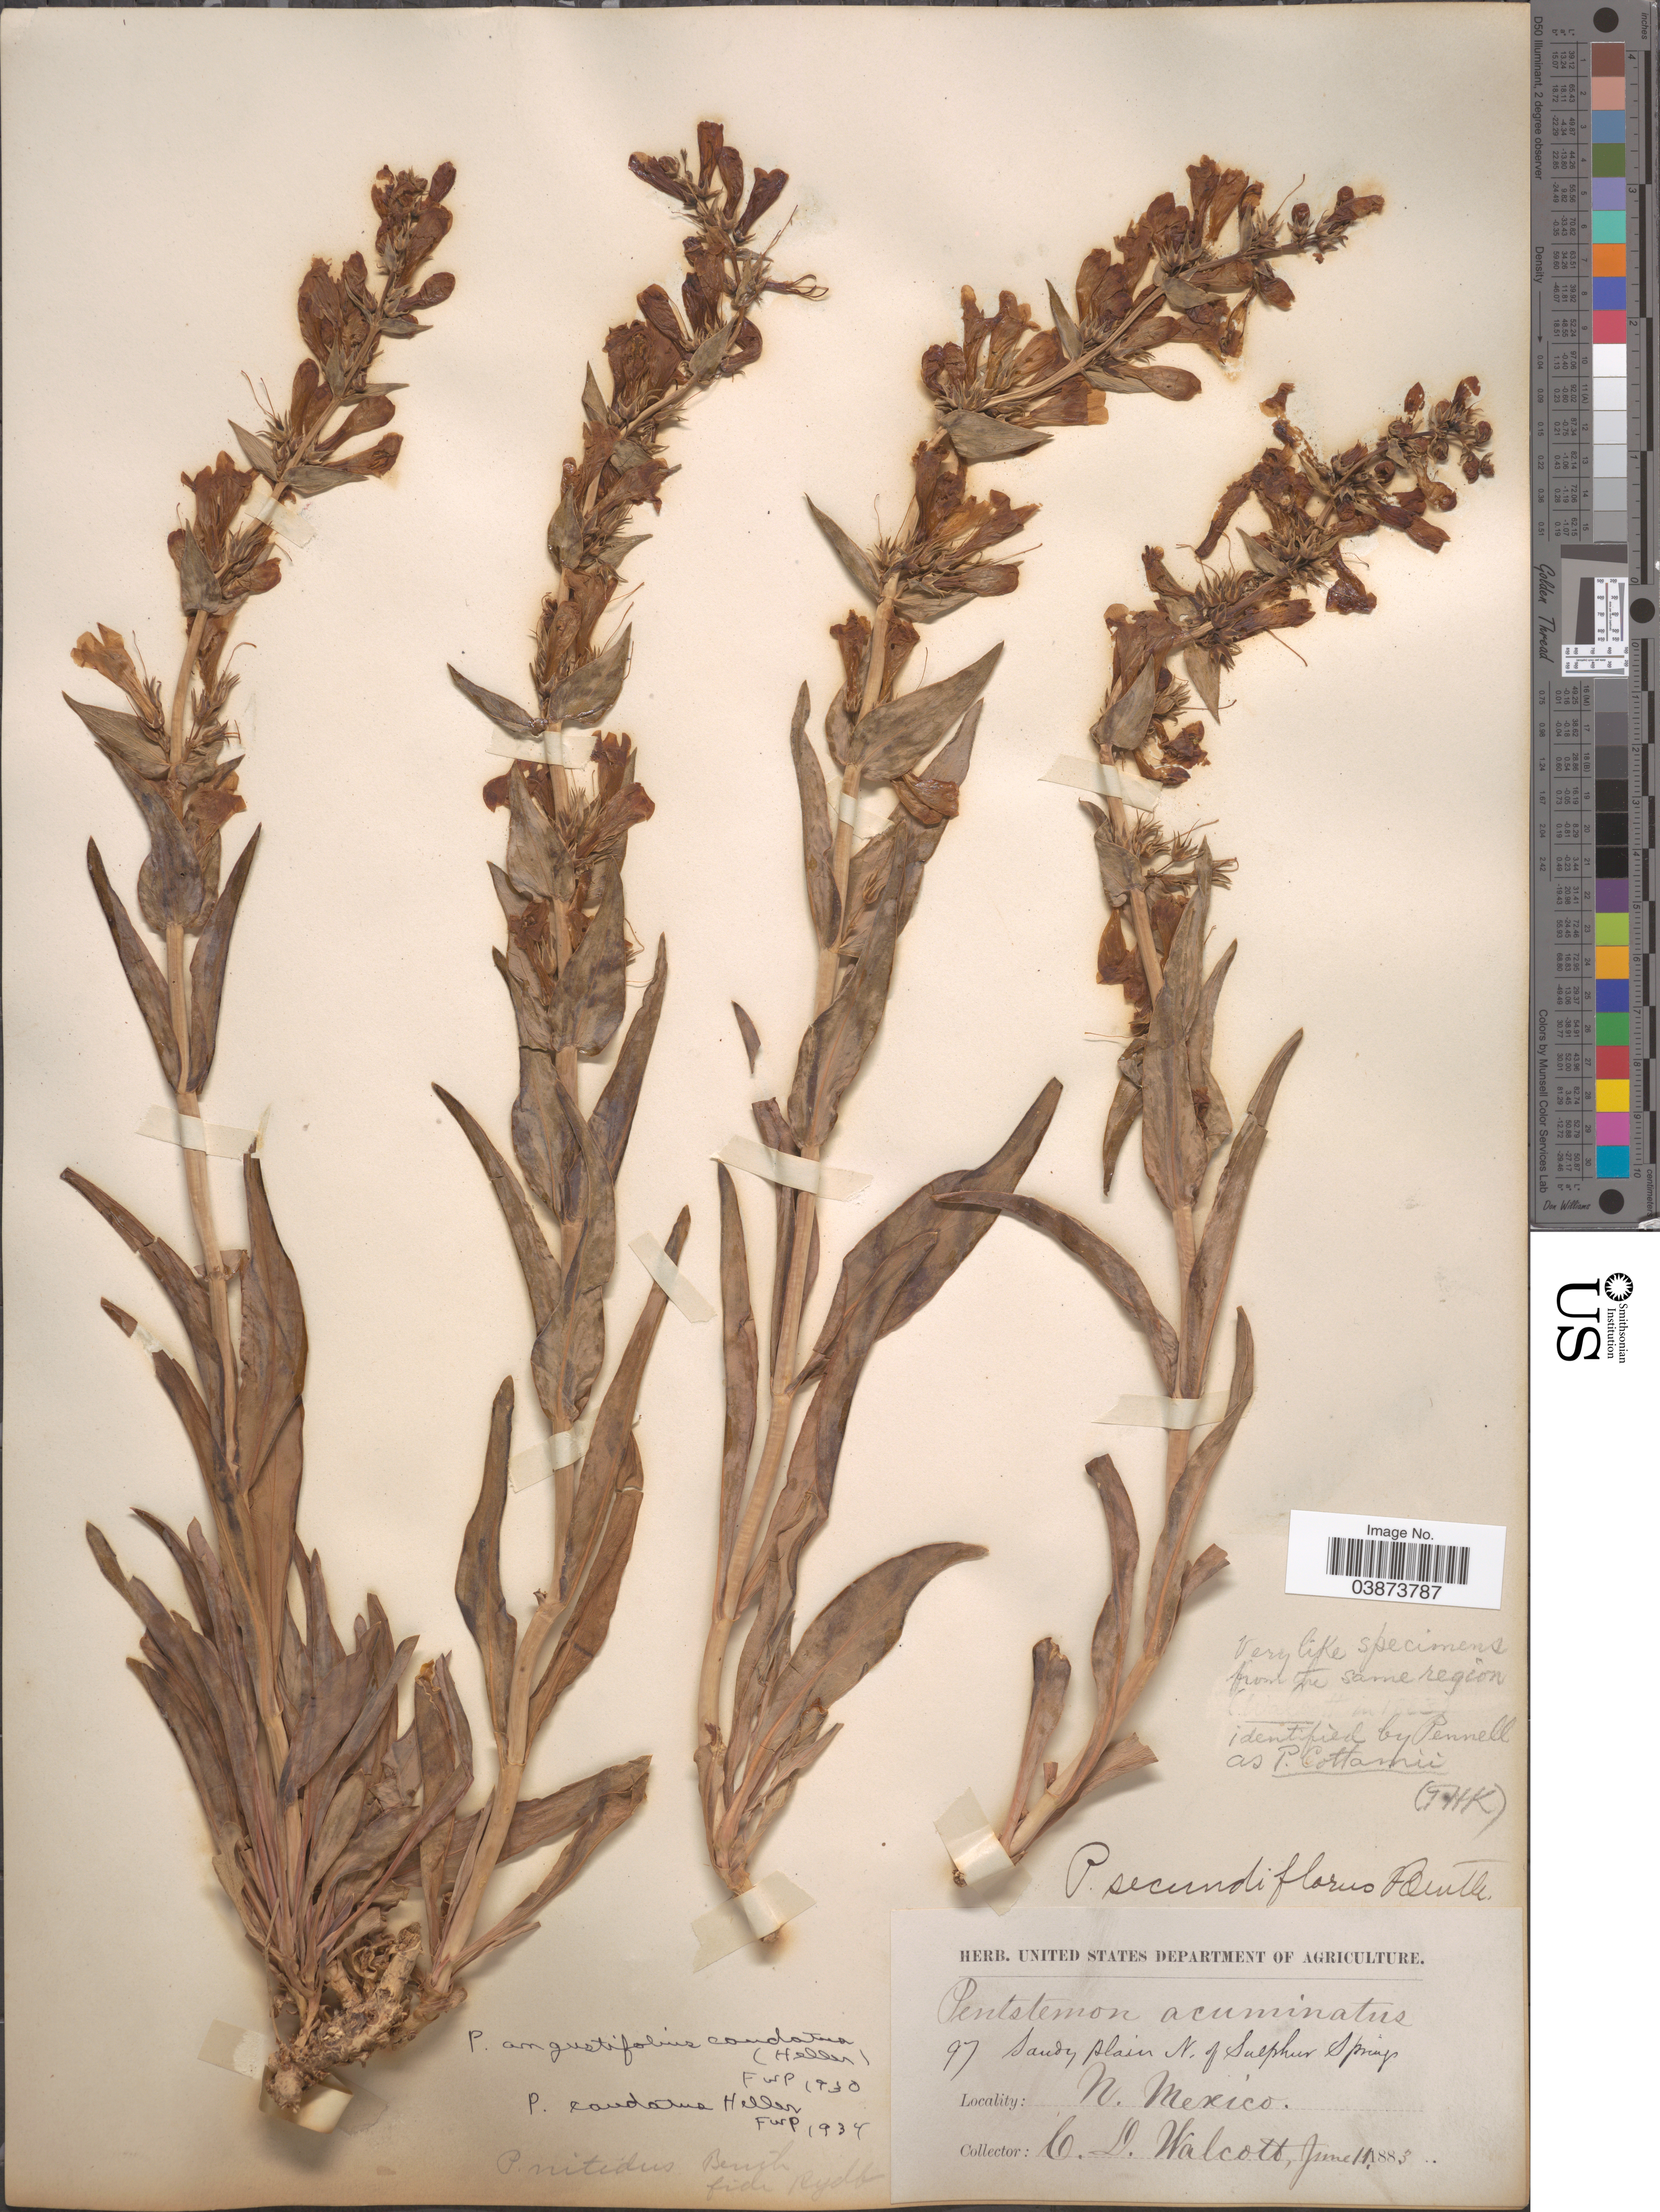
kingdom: Plantae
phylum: Tracheophyta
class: Magnoliopsida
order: Lamiales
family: Plantaginaceae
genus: Penstemon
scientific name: Penstemon caudatus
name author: A. Heller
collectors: C. Walcott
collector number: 97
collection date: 1883-06-11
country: United States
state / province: New Mexico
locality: Sandy Plain N. of Sulphur Springs.